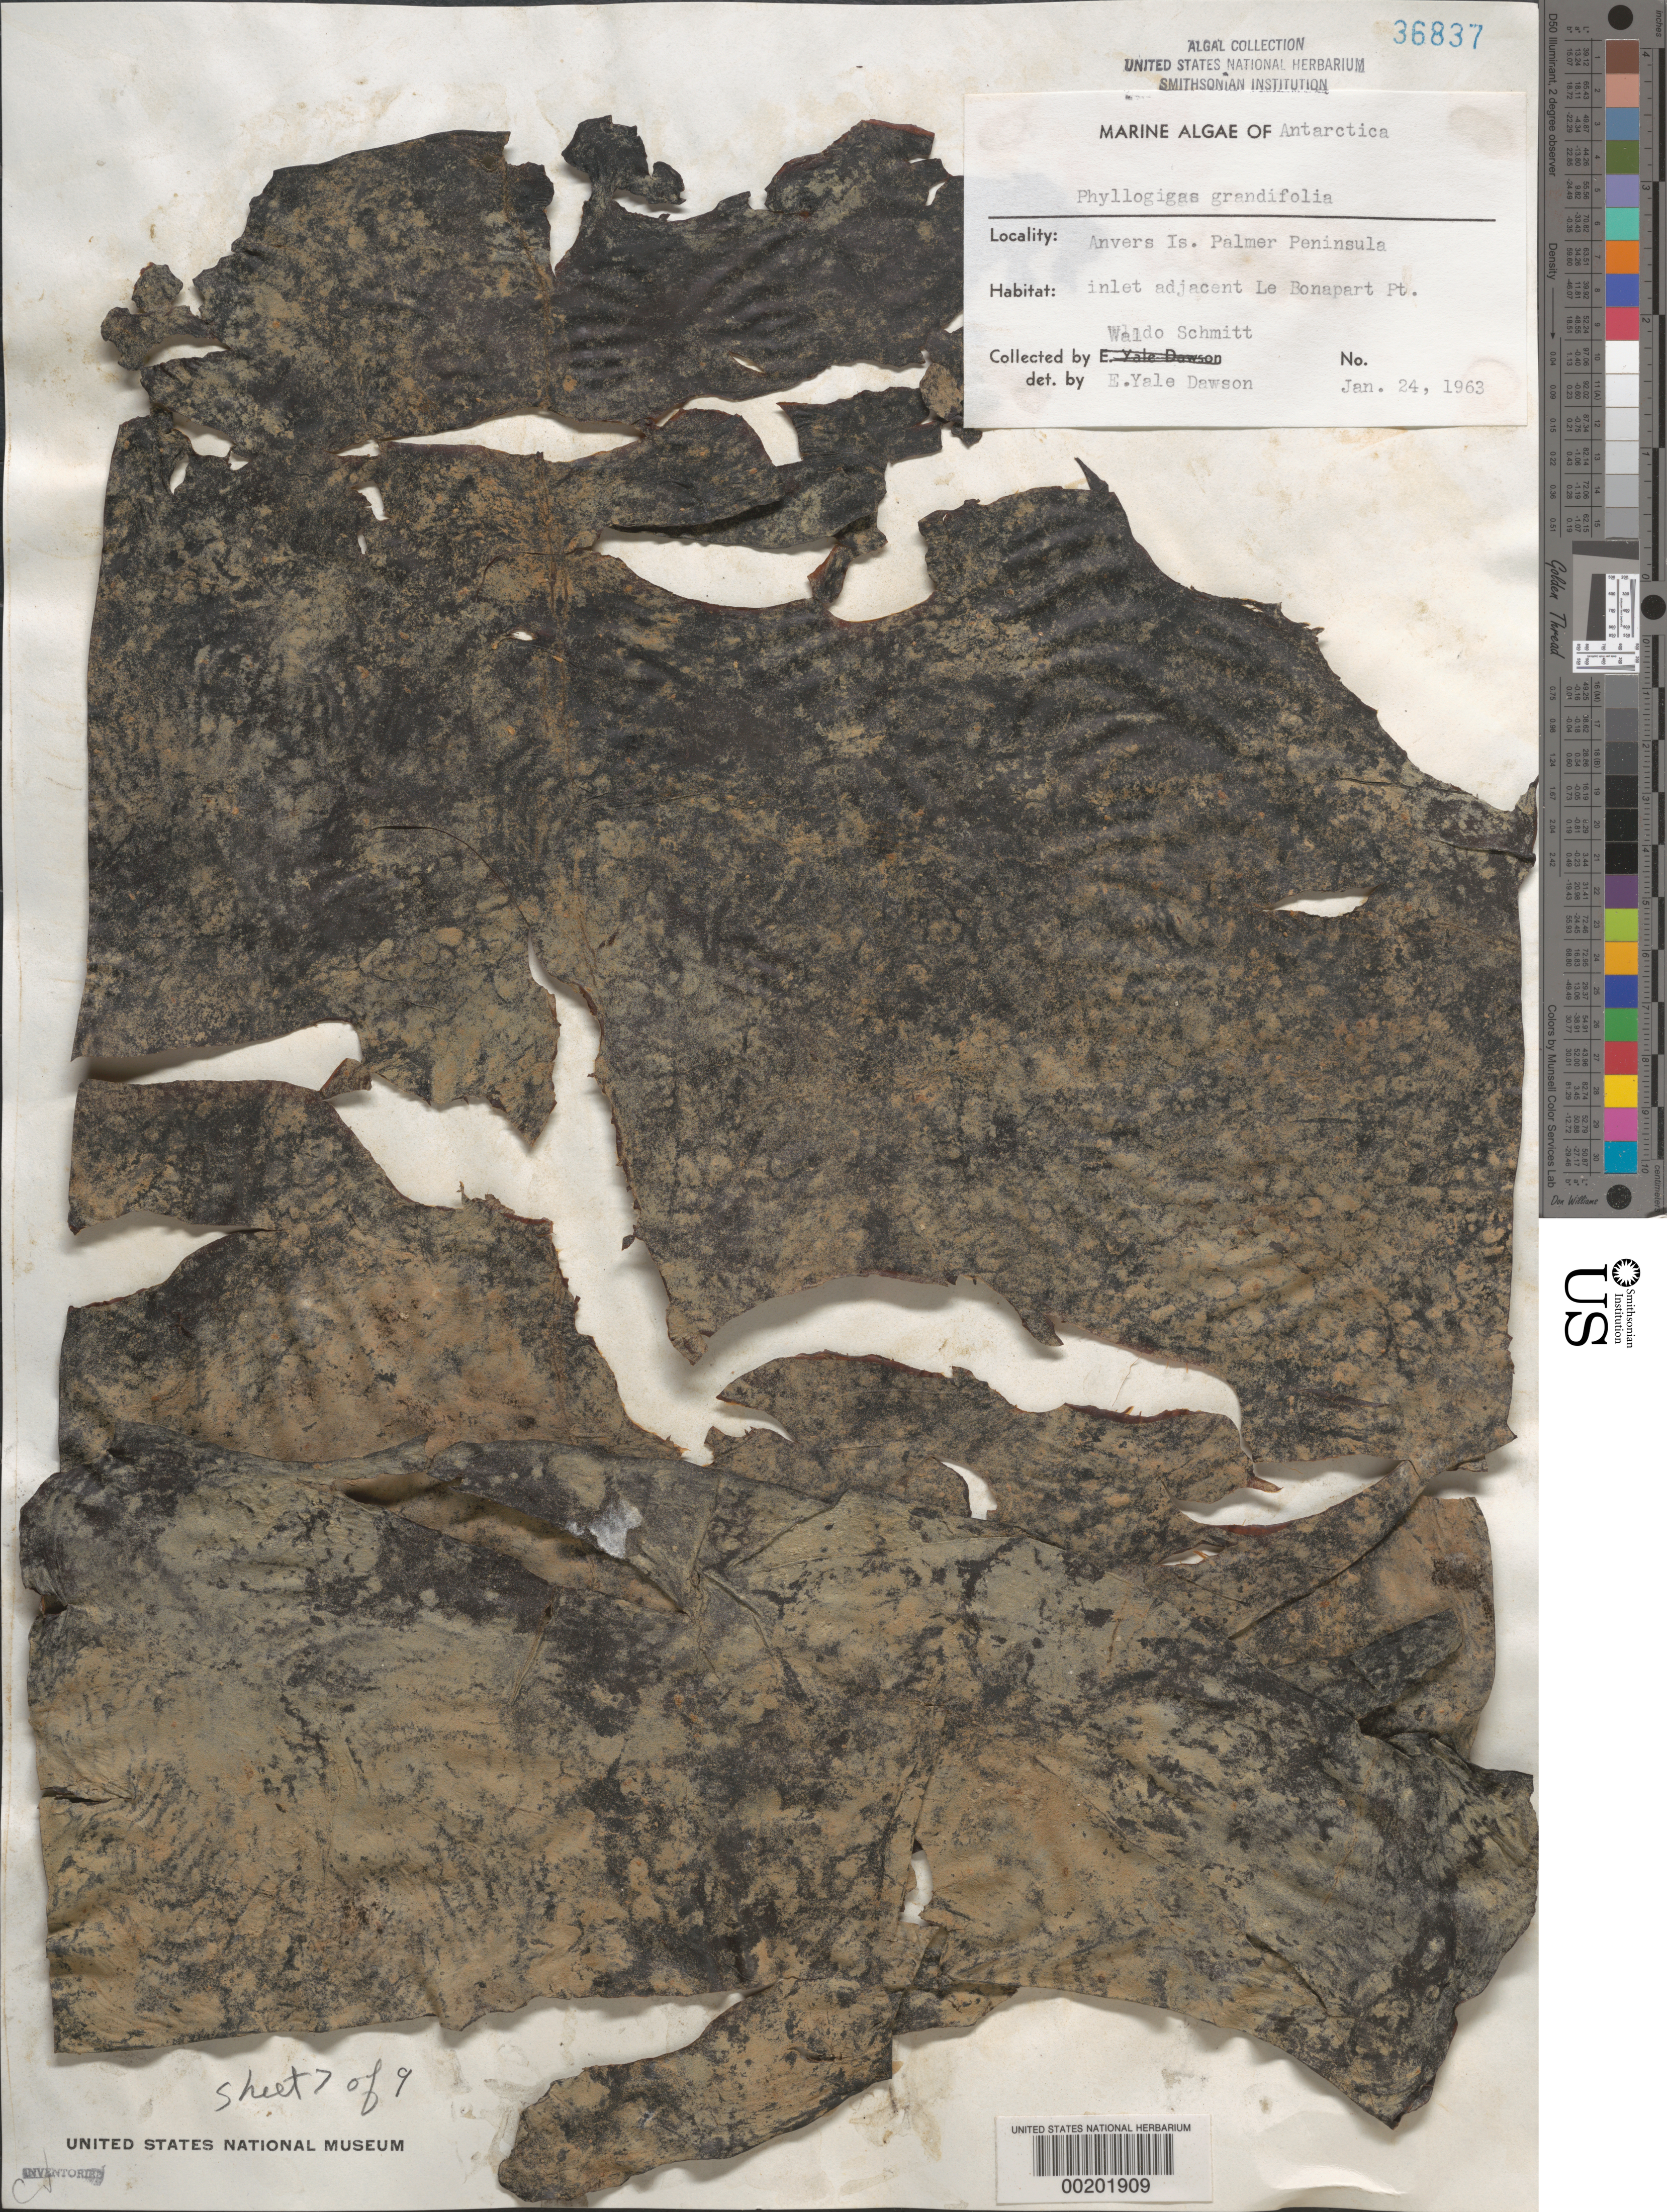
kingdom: Chromista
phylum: Ochrophyta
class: Phaeophyceae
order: Desmarestiales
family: Desmarestiaceae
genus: Himantothallus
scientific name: Himantothallus grandifolius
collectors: W. L. Schmitt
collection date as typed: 24 Jan 1963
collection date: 1963-01-24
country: Antarctica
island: Anvers Island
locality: Inlet adjacent to Le Bonaparte Point, Antarctic Peninsula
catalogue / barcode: US 36837